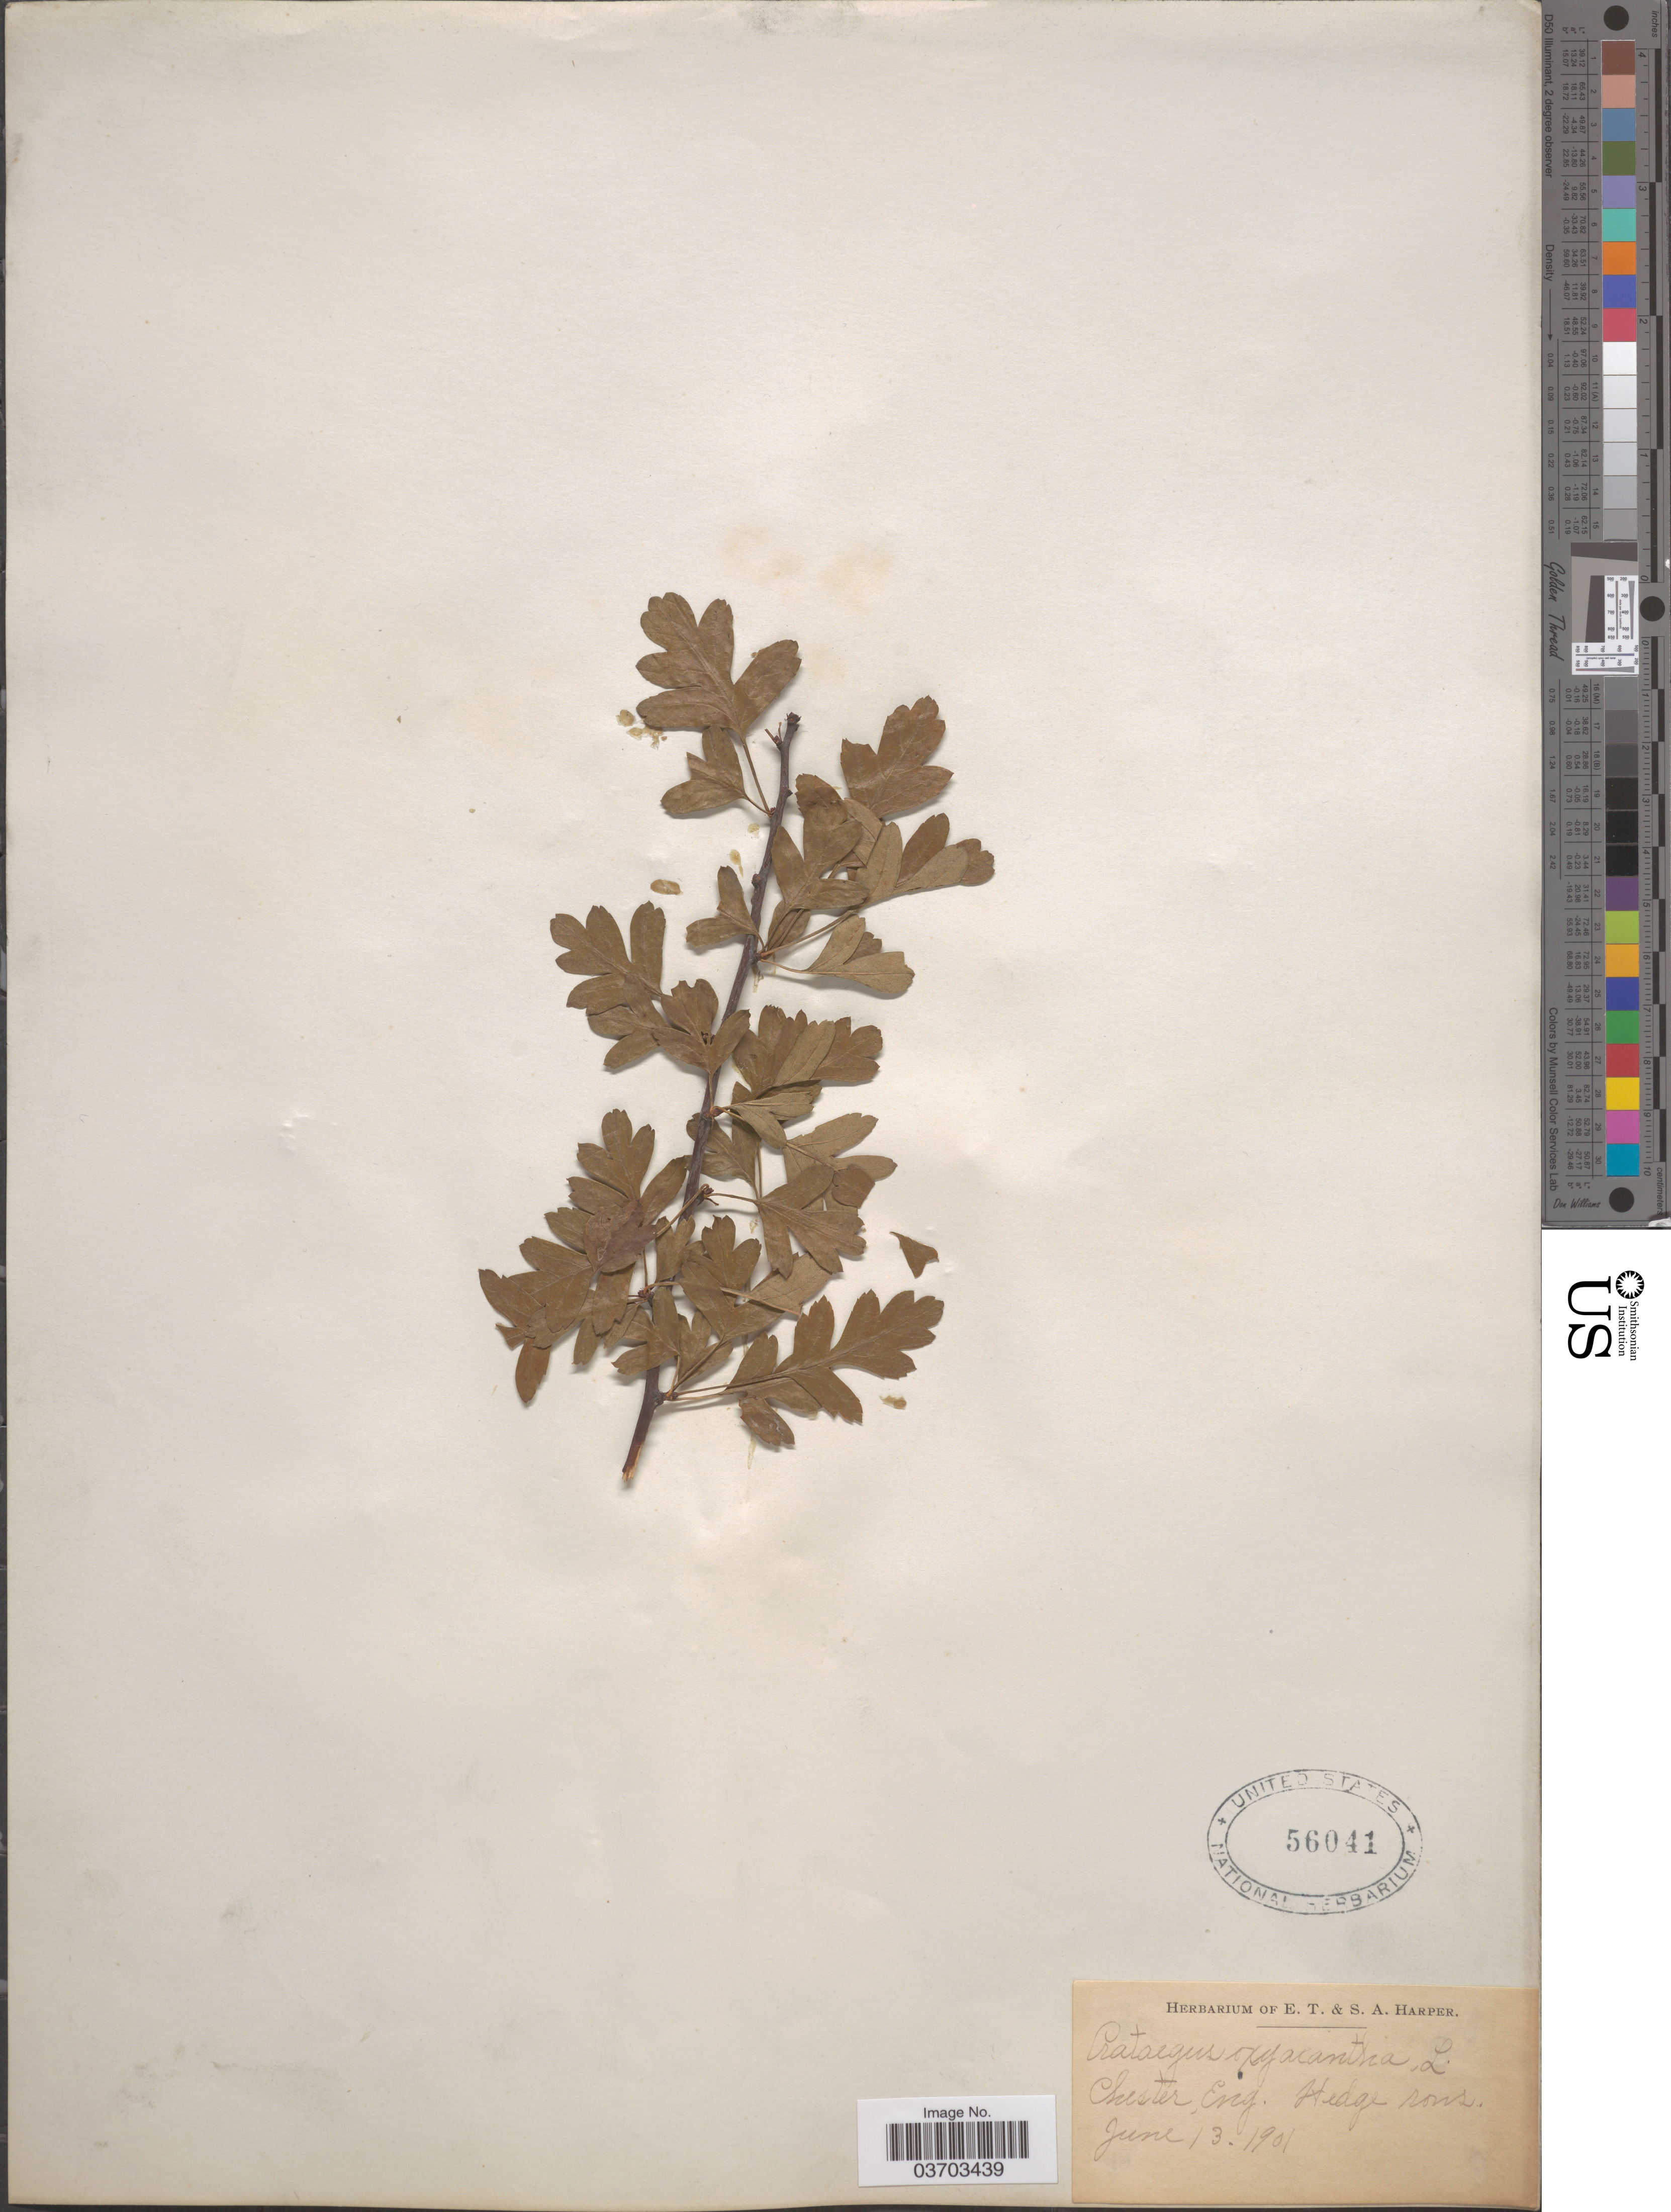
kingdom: Plantae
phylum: Tracheophyta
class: Magnoliopsida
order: Rosales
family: Rosaceae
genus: Crataegus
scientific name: Crataegus rhipidophylla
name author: Gand.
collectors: ex herb. E. T. & S. A. Harper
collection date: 1901-06-13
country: United Kingdom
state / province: England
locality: Chester.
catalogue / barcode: US 56041